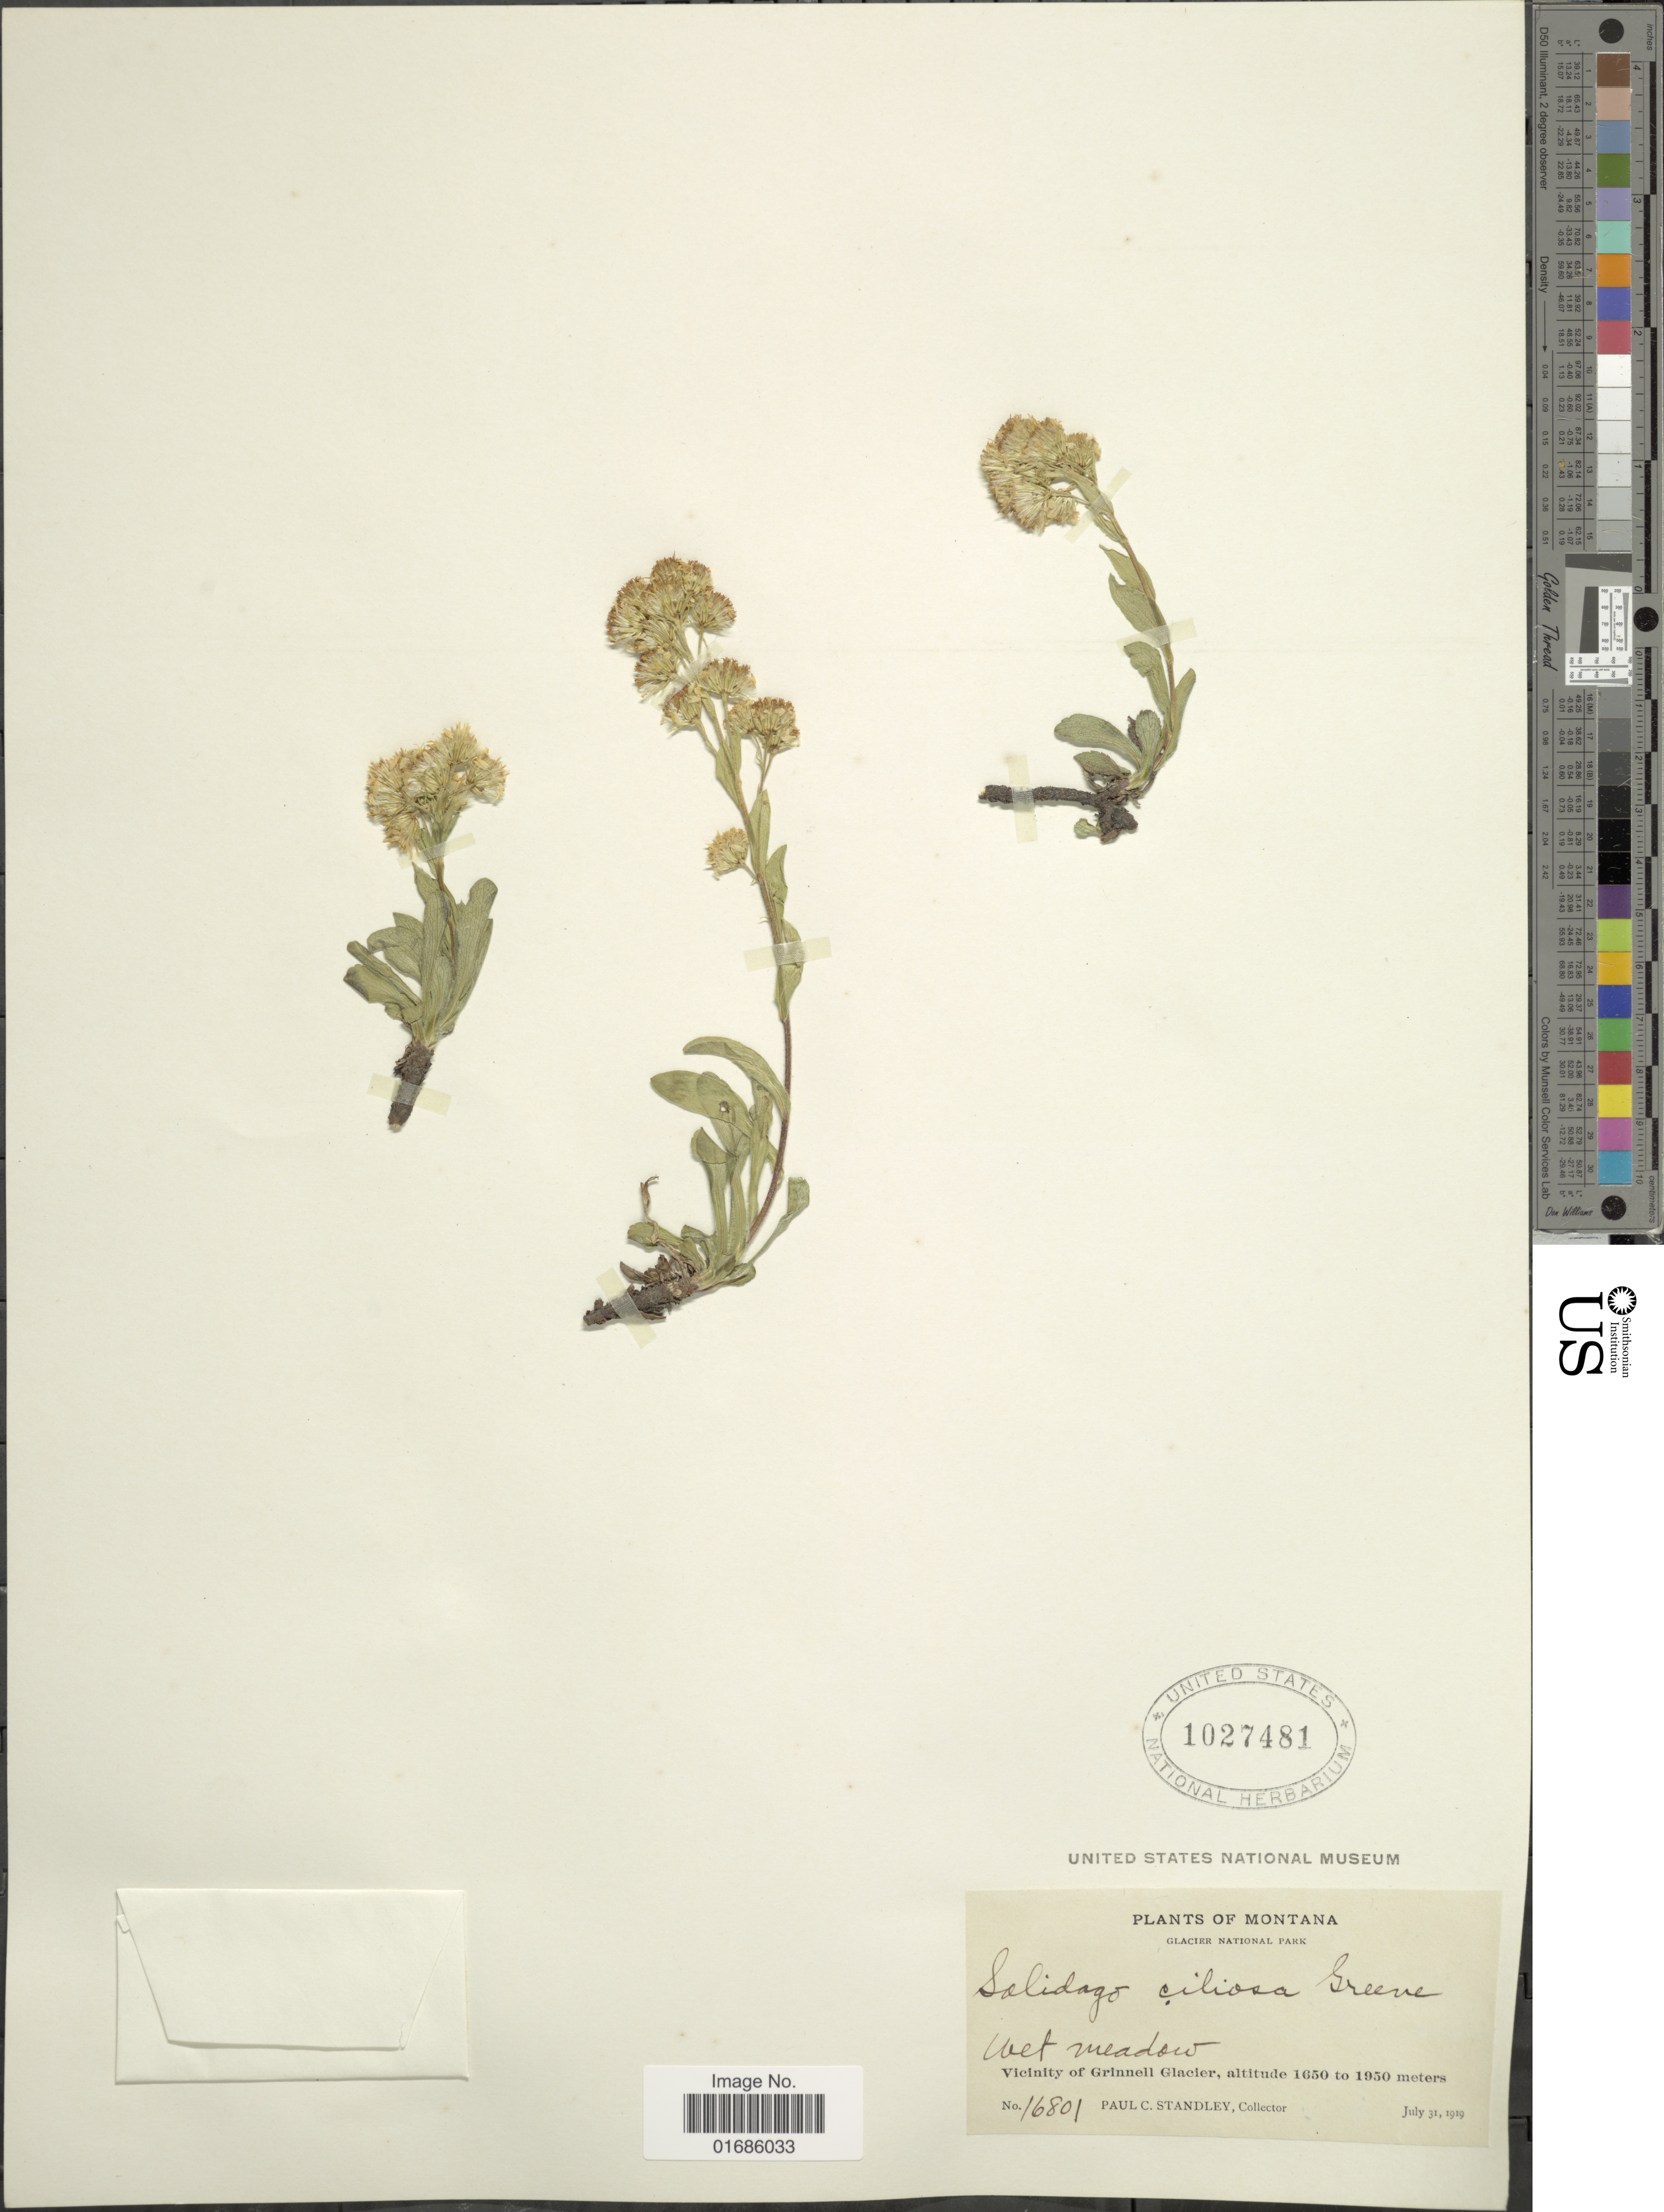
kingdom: Plantae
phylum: Tracheophyta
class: Magnoliopsida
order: Asterales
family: Asteraceae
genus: Solidago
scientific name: Solidago ciliosa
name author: Greene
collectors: P. C. Standley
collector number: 16801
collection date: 1919-07-31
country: United States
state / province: Montana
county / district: Glacier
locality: Glacier National Park, Vicinity of Grinnell Glacier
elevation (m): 1650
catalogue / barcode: US 1027481